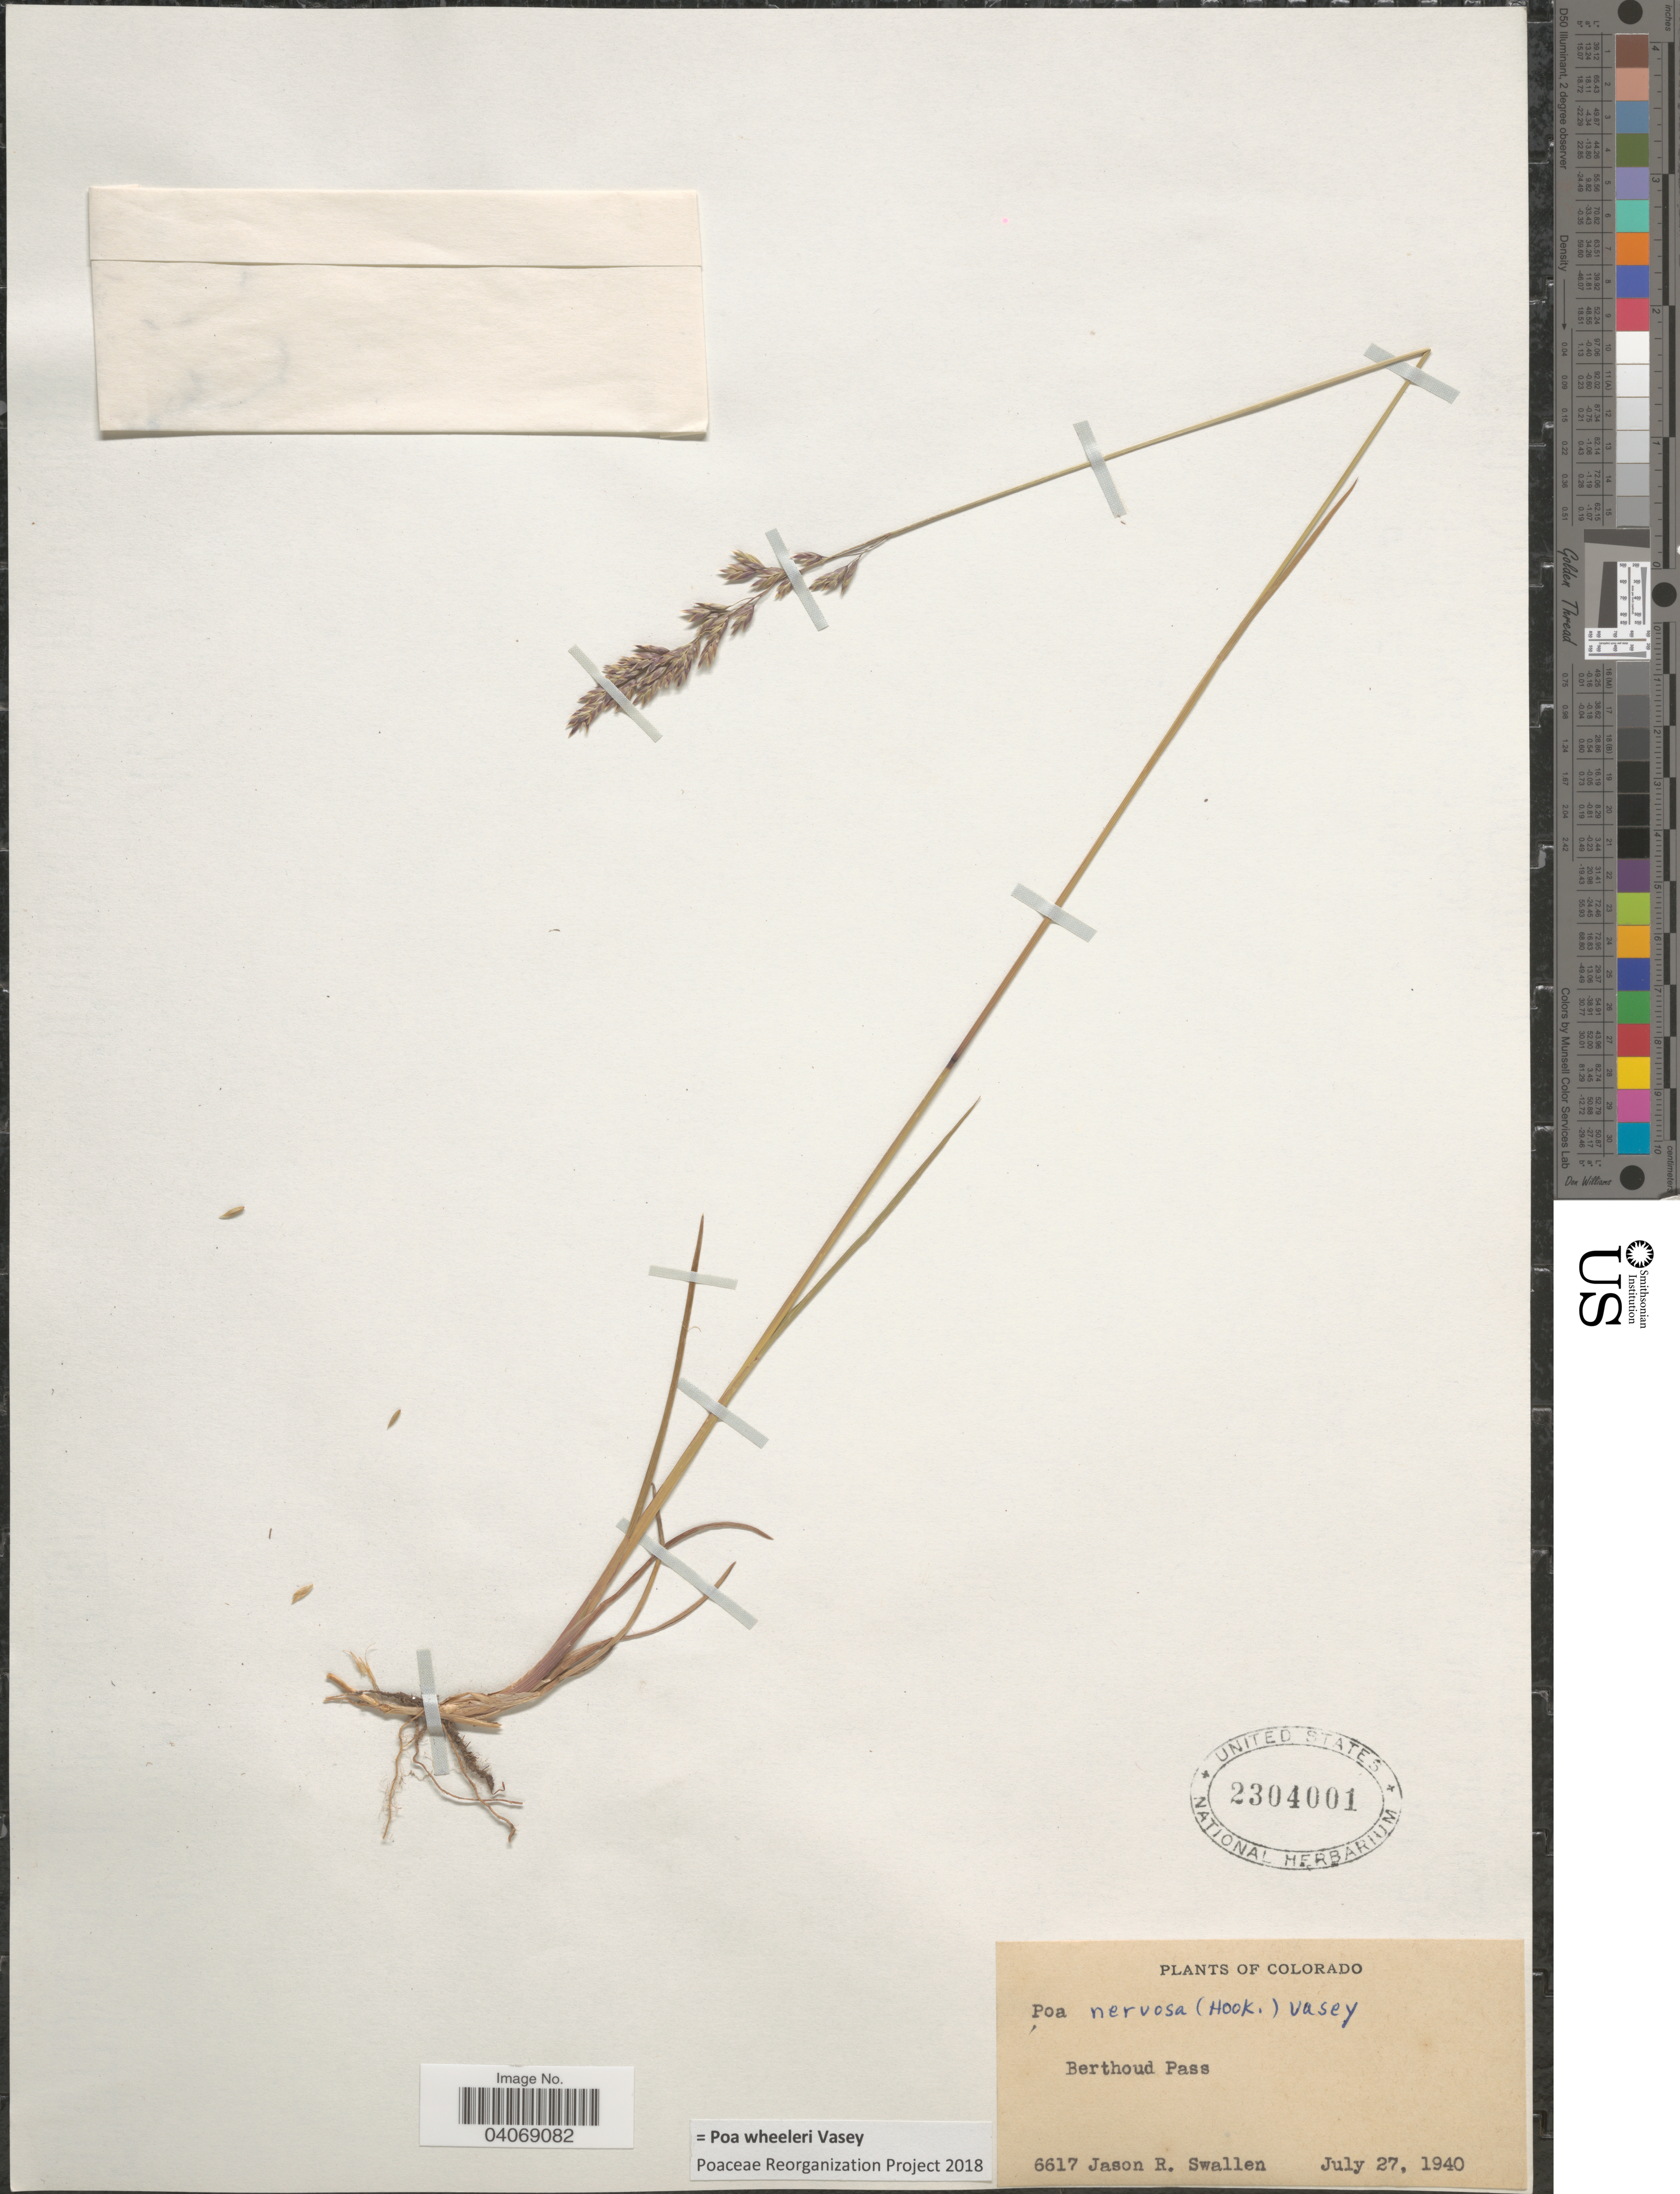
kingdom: Plantae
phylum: Tracheophyta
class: Liliopsida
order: Poales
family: Poaceae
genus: Poa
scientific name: Poa wheeleri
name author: Vasey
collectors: J. R. Swallen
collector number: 6617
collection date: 1940-07-27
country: United States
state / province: Colorado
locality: Berthoud Pass.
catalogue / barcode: US 2304001